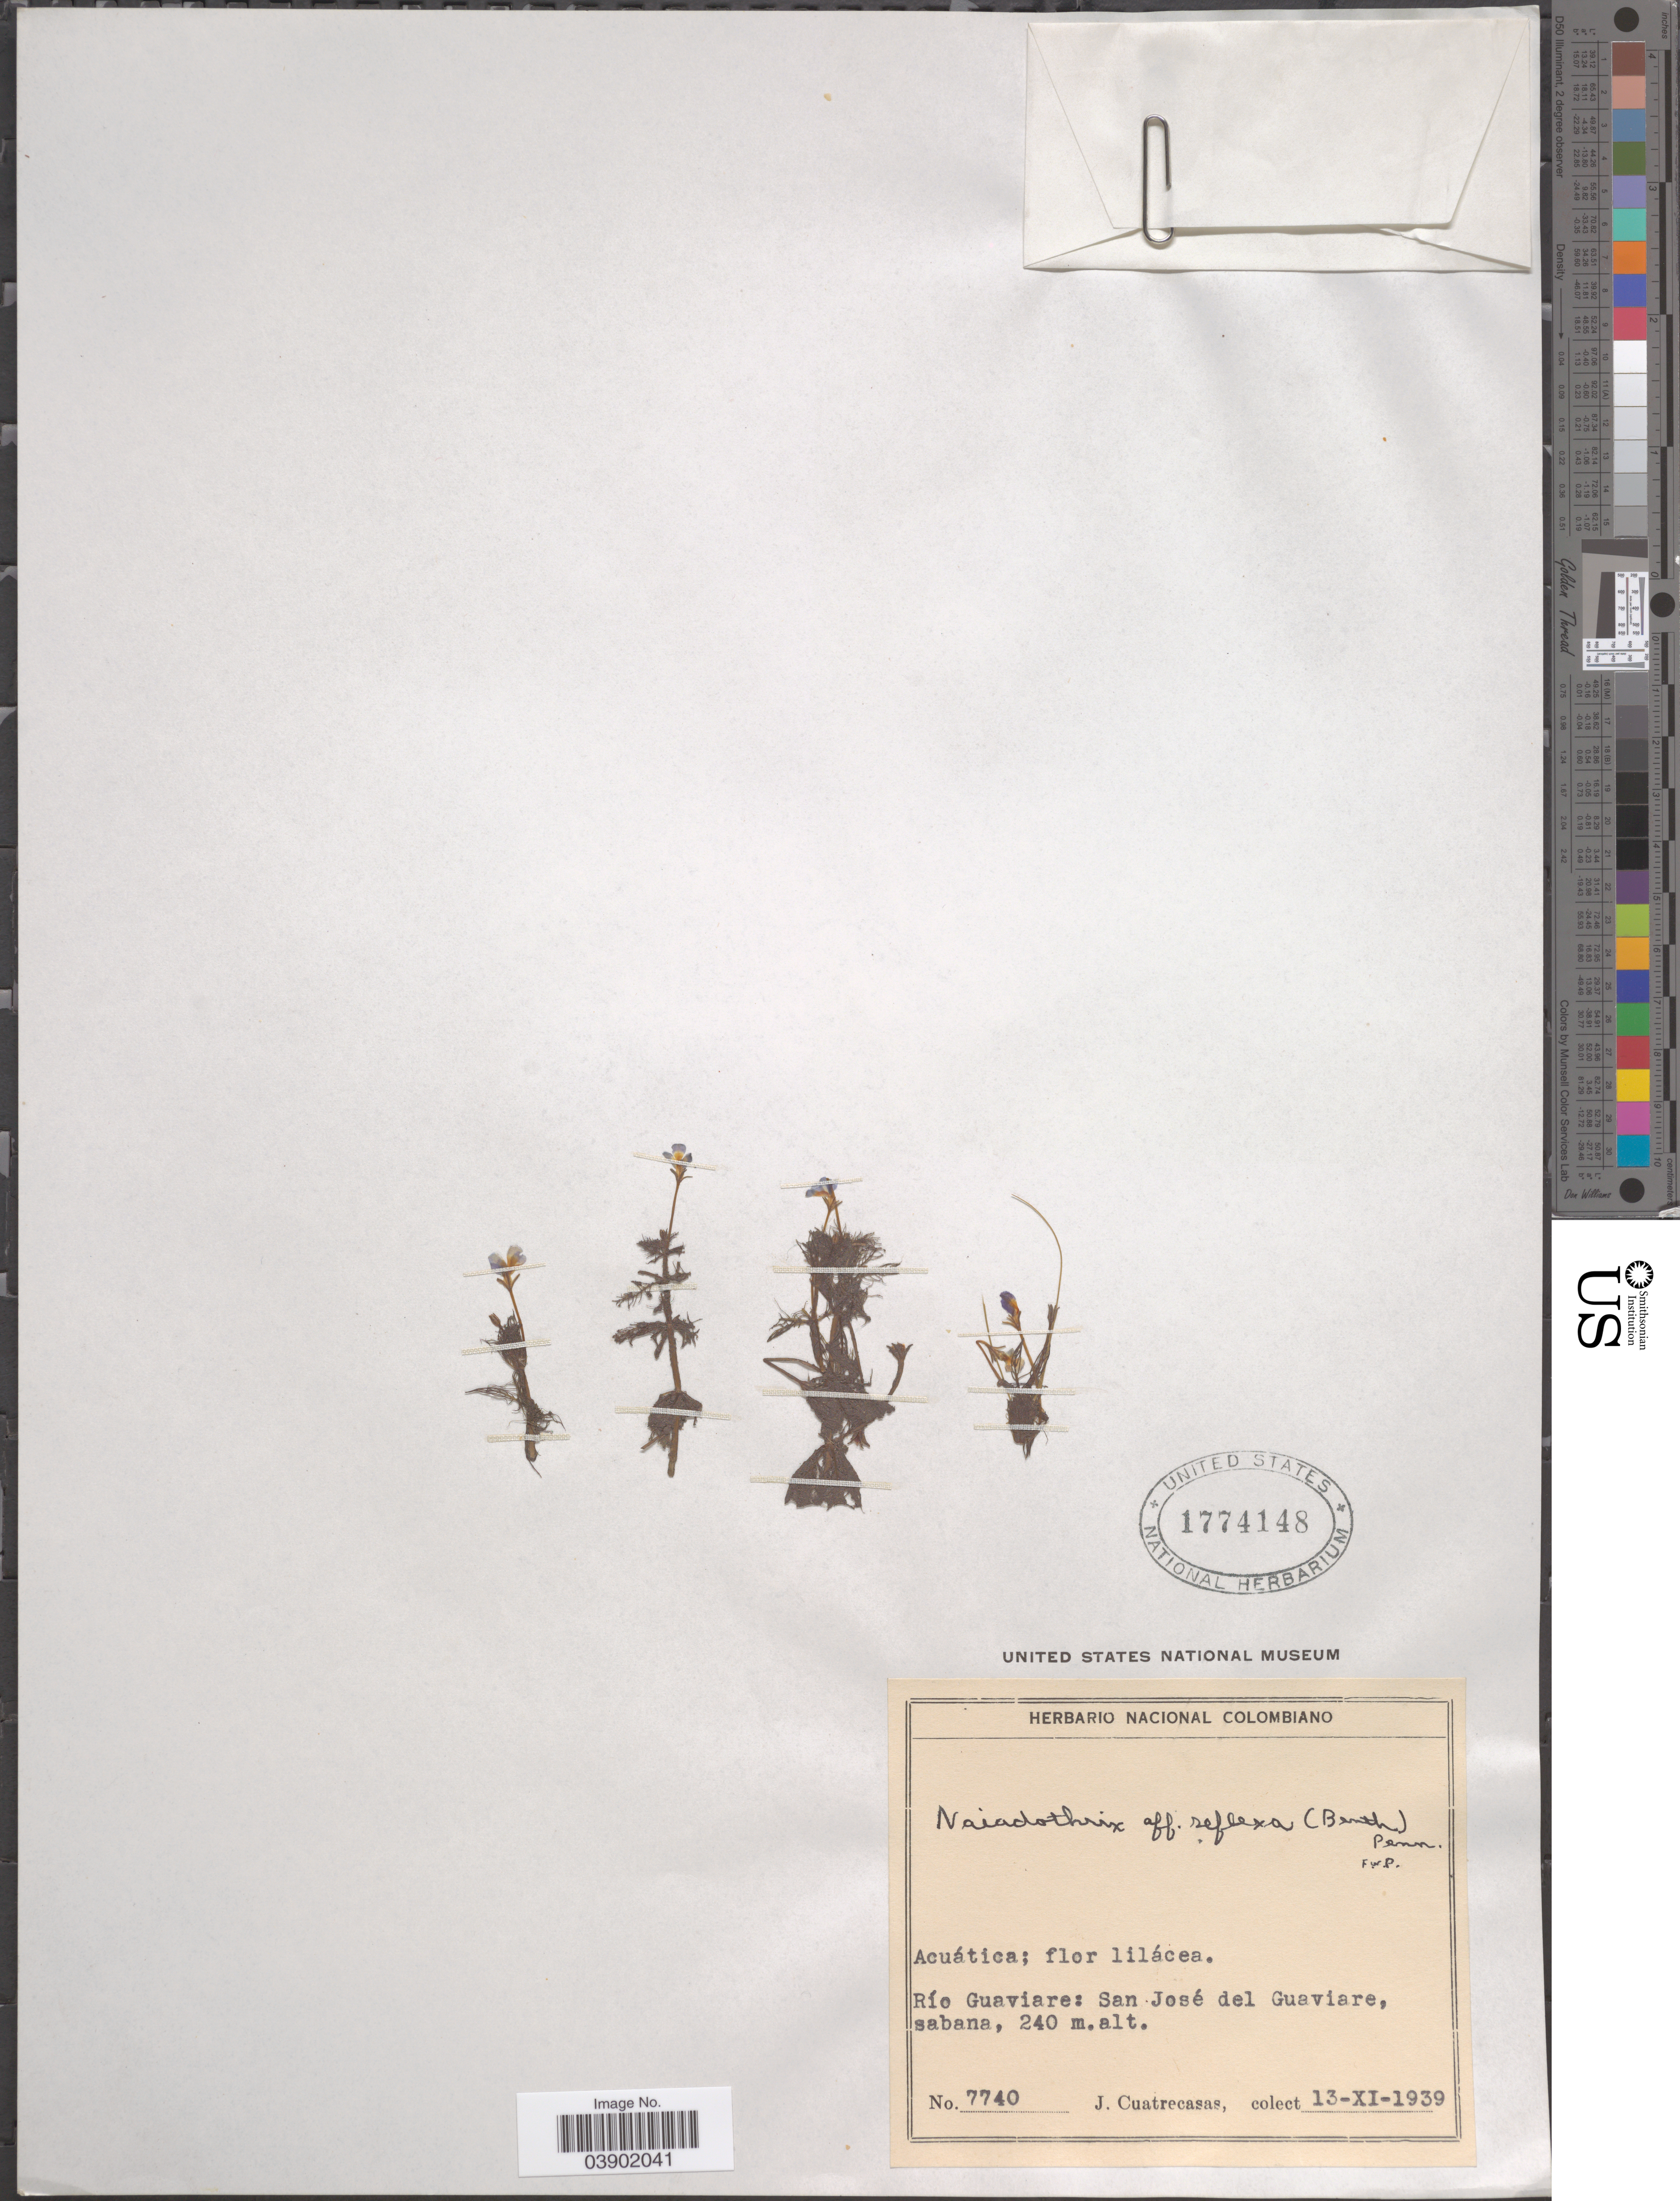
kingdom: Plantae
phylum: Tracheophyta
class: Magnoliopsida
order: Lamiales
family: Plantaginaceae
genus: Bacopa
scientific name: Bacopa reflexa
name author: (Benth.) Edwall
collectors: J. Cuatrecasas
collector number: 7740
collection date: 1939-11-13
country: Colombia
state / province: Guaviare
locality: Río Guaviare: San José del Guaviare.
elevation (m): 240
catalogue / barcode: US 1774148